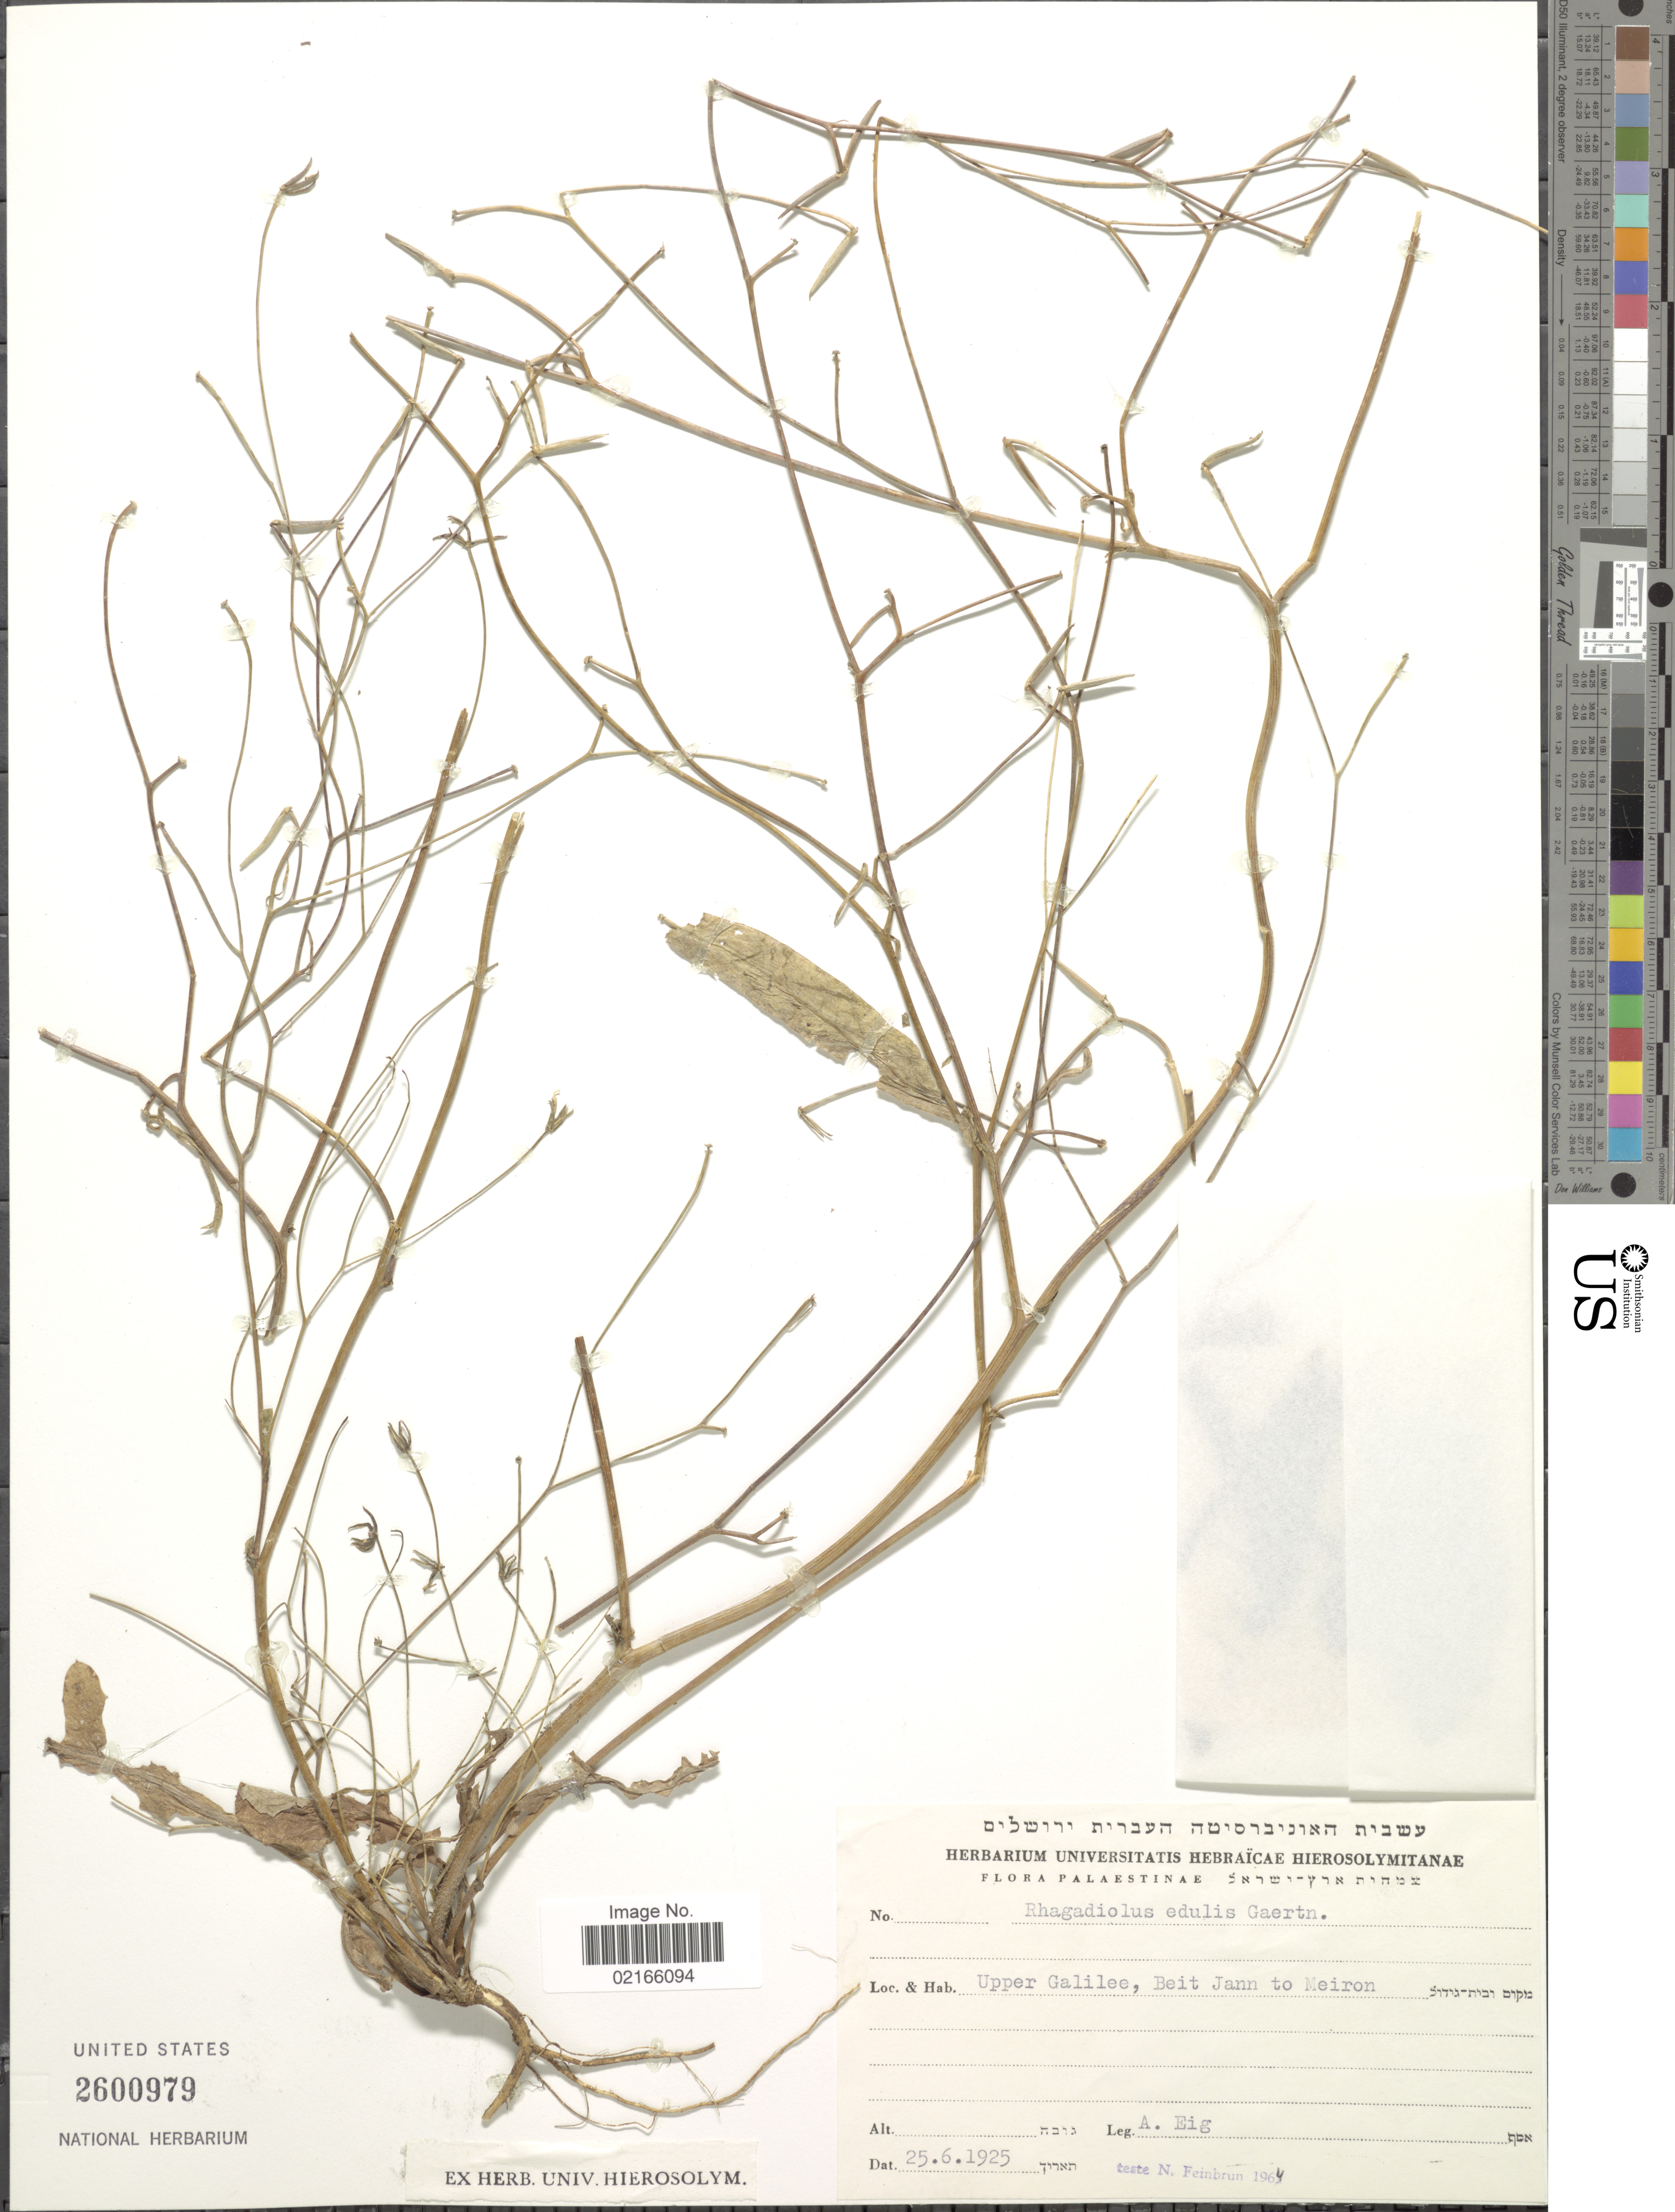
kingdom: Plantae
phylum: Tracheophyta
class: Magnoliopsida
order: Asterales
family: Asteraceae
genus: Rhagadiolus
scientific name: Rhagadiolus edulis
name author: Gaertn.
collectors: A. Eig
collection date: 1925-06-25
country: Israel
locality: Upper Galilee, Beit Jann t Meiron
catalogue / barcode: US 2600979